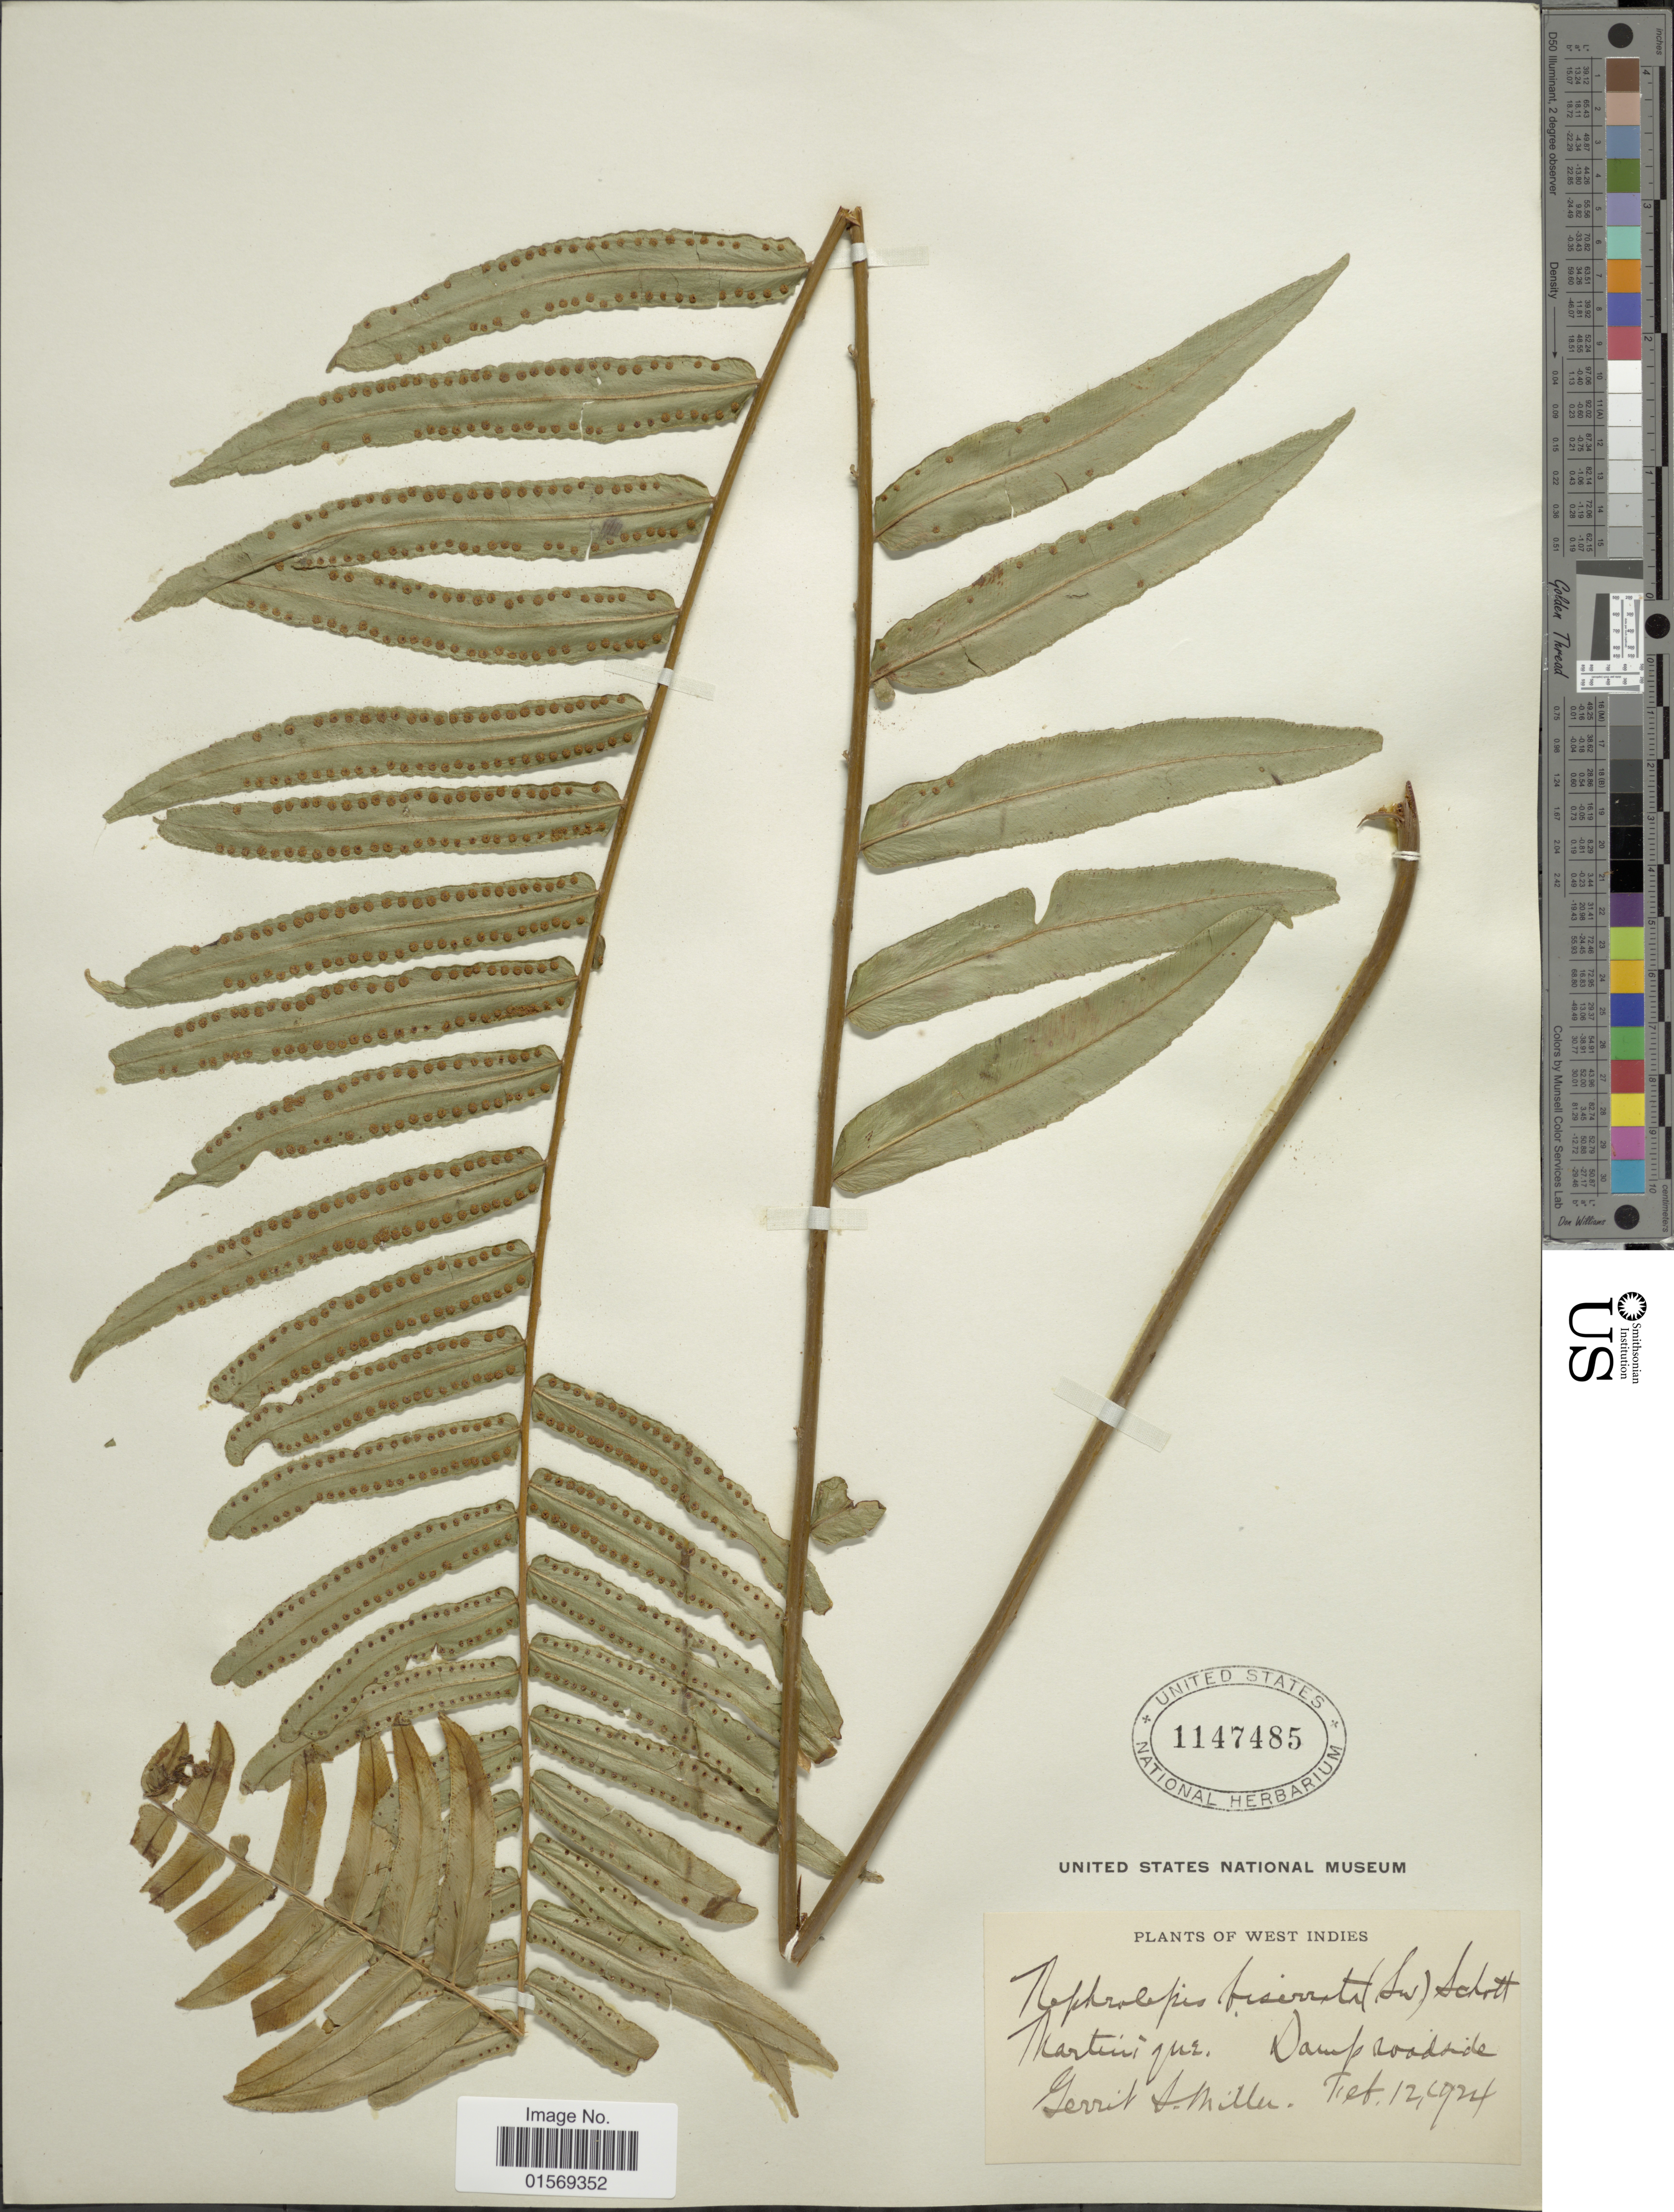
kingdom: Plantae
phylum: Tracheophyta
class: Polypodiopsida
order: Polypodiales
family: Nephrolepidaceae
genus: Nephrolepis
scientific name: Nephrolepis biserrata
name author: (Sw.) Schott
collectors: G. S. Miller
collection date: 1924-02-12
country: Martinique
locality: Martinique. West Indies.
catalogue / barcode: US 1147485